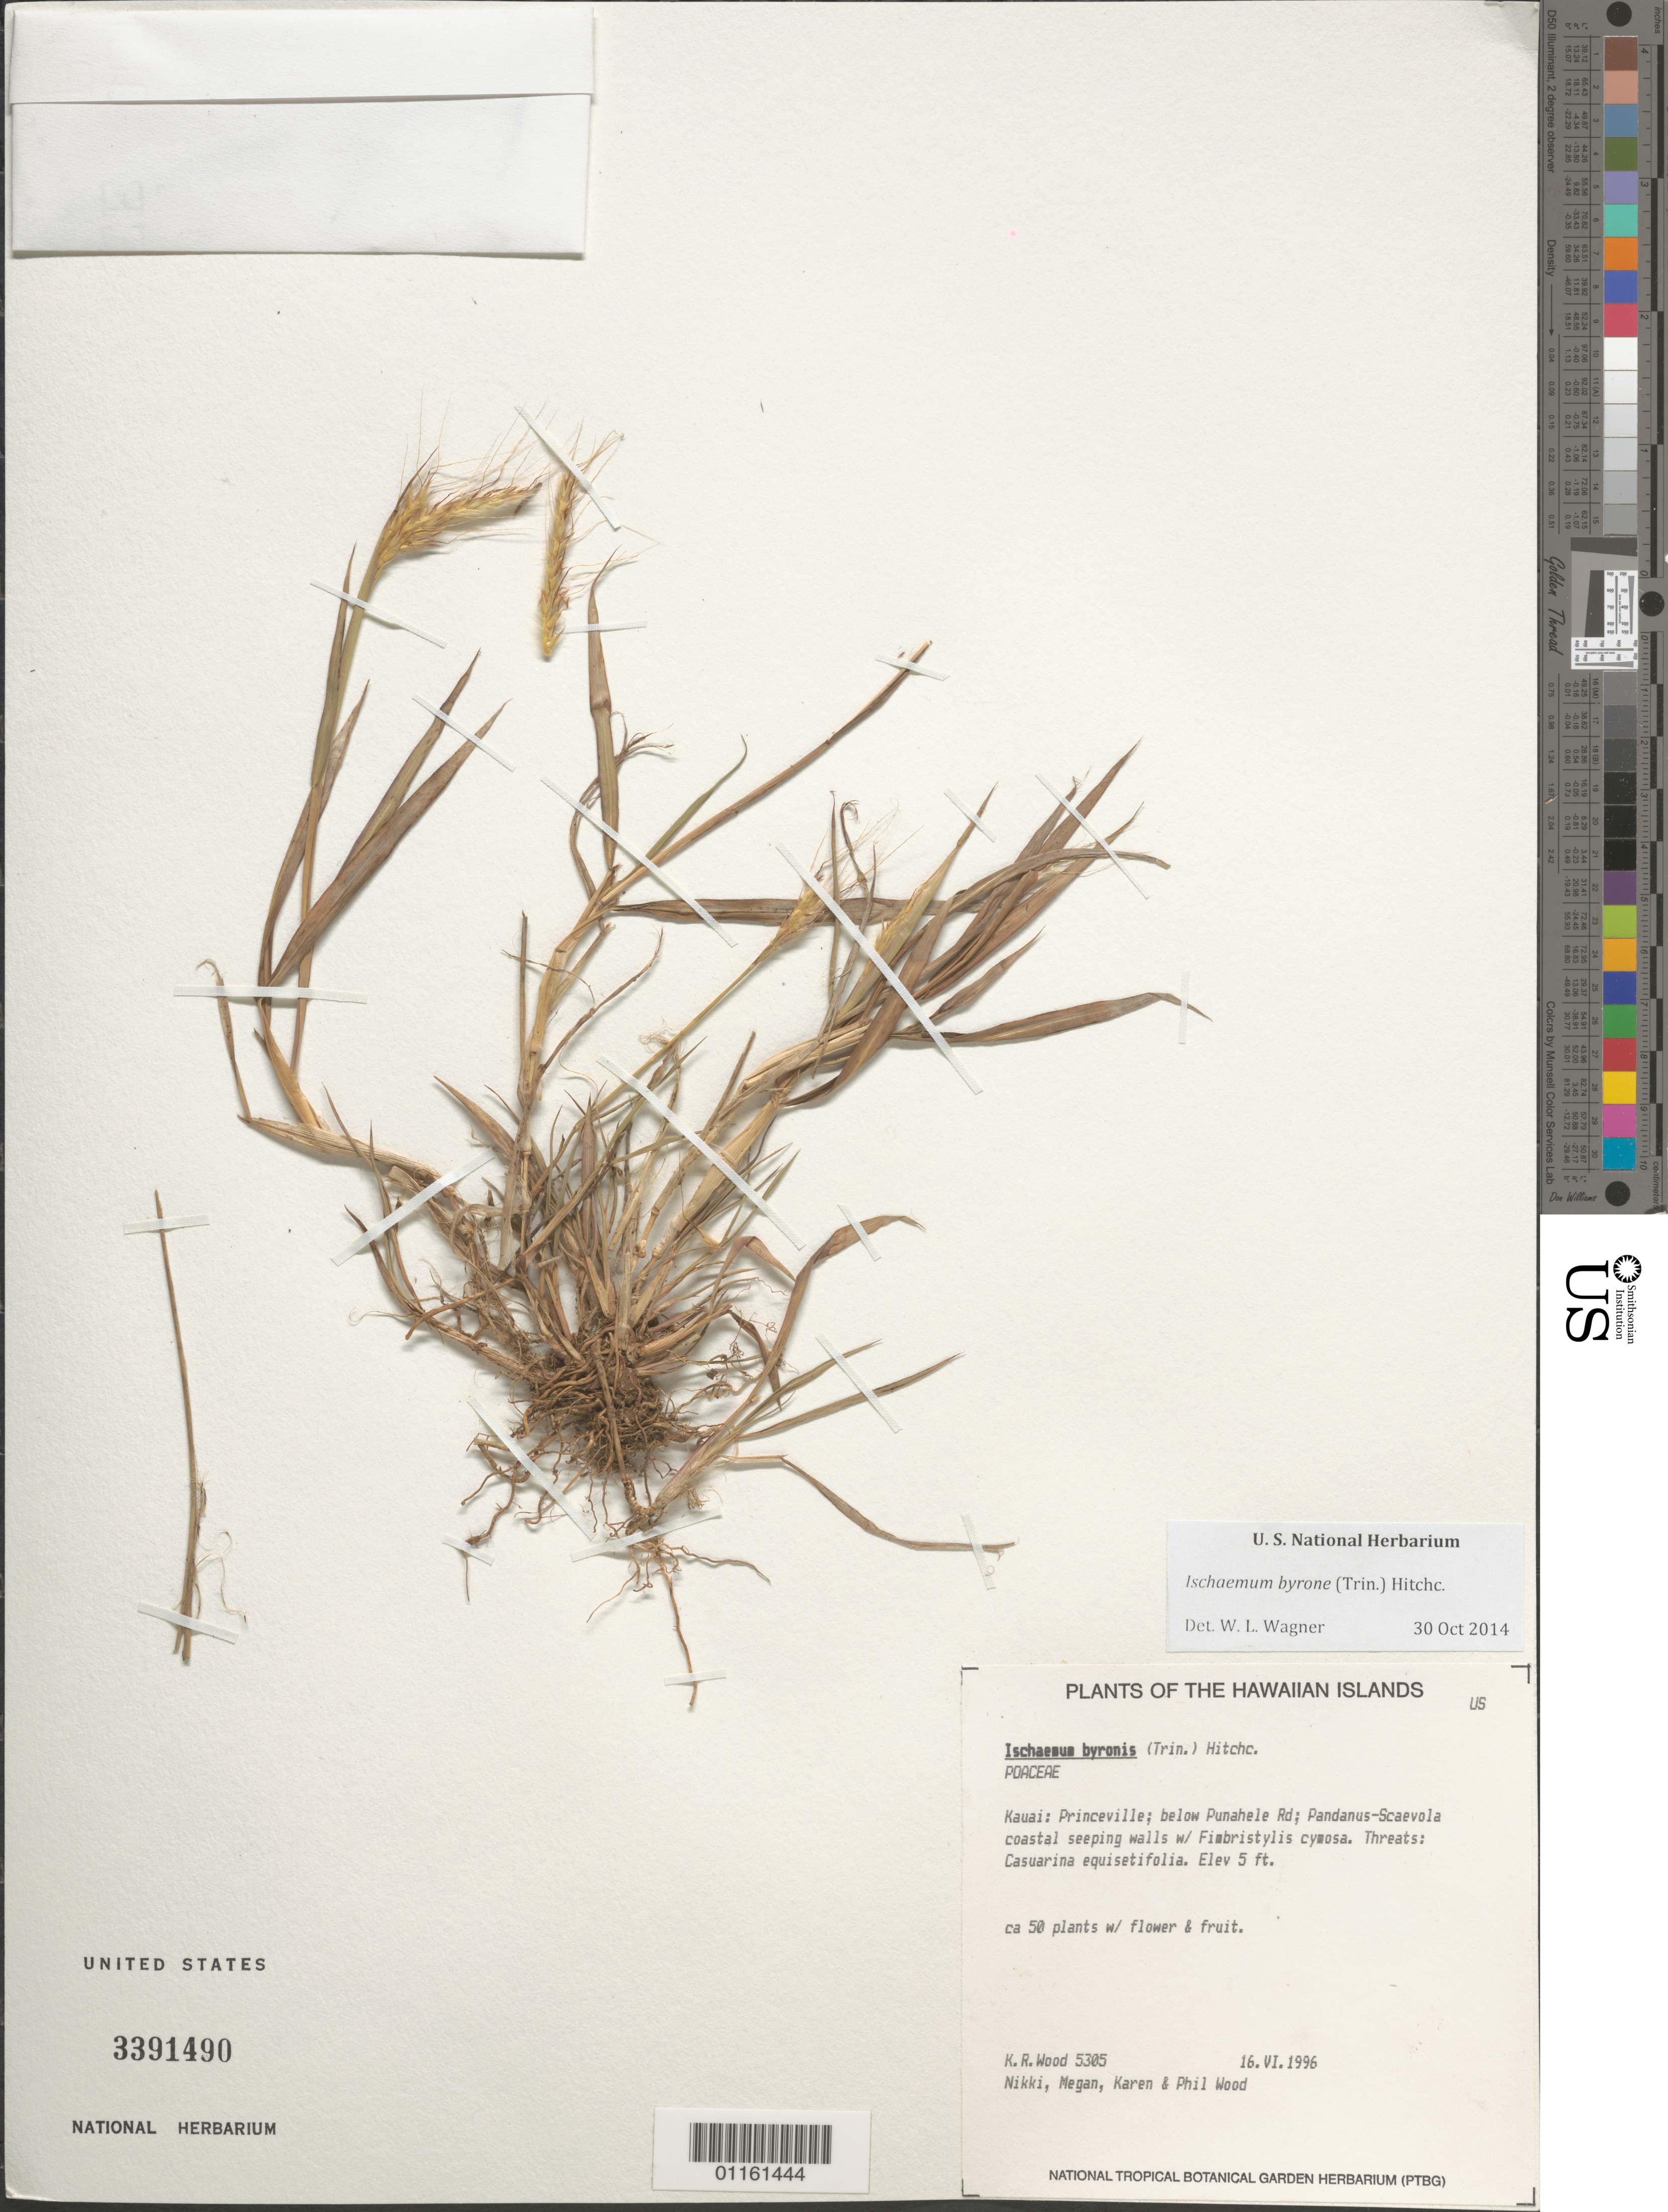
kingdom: Plantae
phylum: Tracheophyta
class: Liliopsida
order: Poales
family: Poaceae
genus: Ischaemum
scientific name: Ischaemum byrone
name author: (Trin.) Hitchc.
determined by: Wagner, W. L., (BOT), Smithsonian Institution - National Museum of Natural History (UNITED STATES)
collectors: K. R. Wood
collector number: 5305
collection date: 1996-06-16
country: United States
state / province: Hawaii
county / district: Honolulu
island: Kaua'i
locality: Kauai, Princeville; below Punahele Rd.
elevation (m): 2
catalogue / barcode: US 3391490